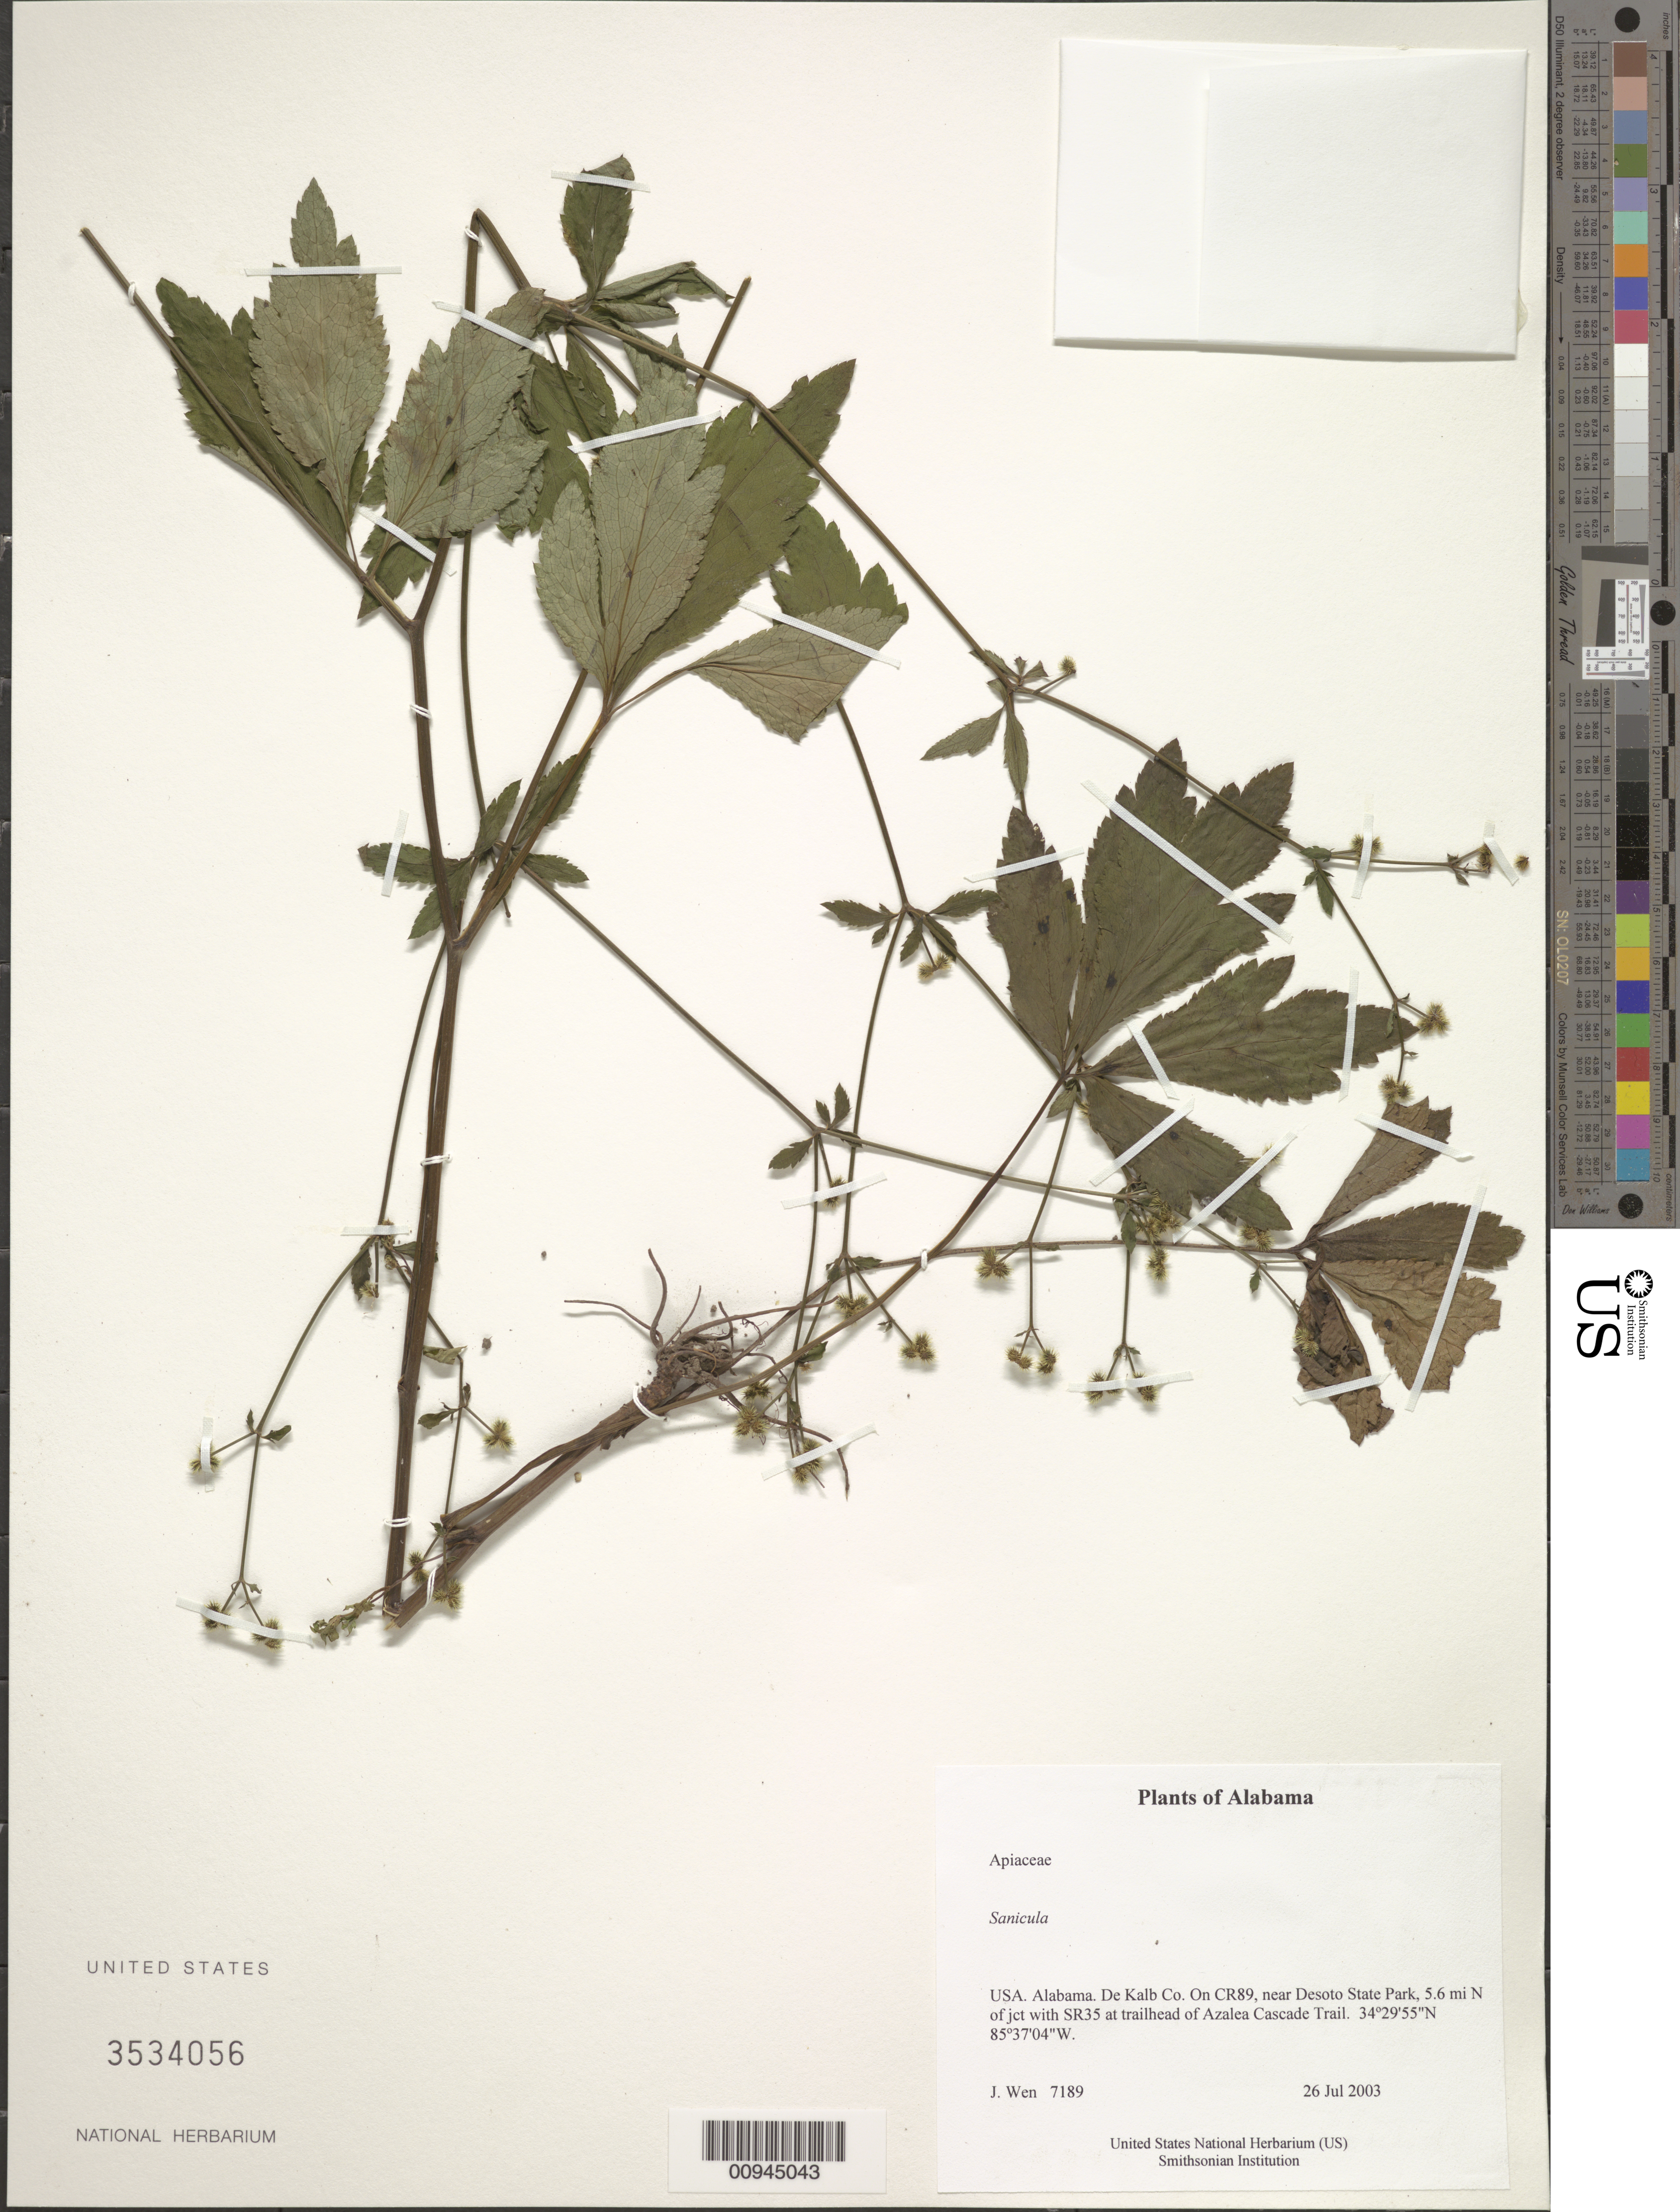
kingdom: Plantae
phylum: Tracheophyta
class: Magnoliopsida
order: Apiales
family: Apiaceae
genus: Sanicula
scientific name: Sanicula sp.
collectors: J. Wen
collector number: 7189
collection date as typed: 26 Jul 2003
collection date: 2003-07-26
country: United States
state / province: Alabama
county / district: De Kalb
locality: On CR89, near Desoto State Park, 5.6 mi N of jct with SR35 at trailhead of Azalea Cascade Trail.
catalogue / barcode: US 3534056